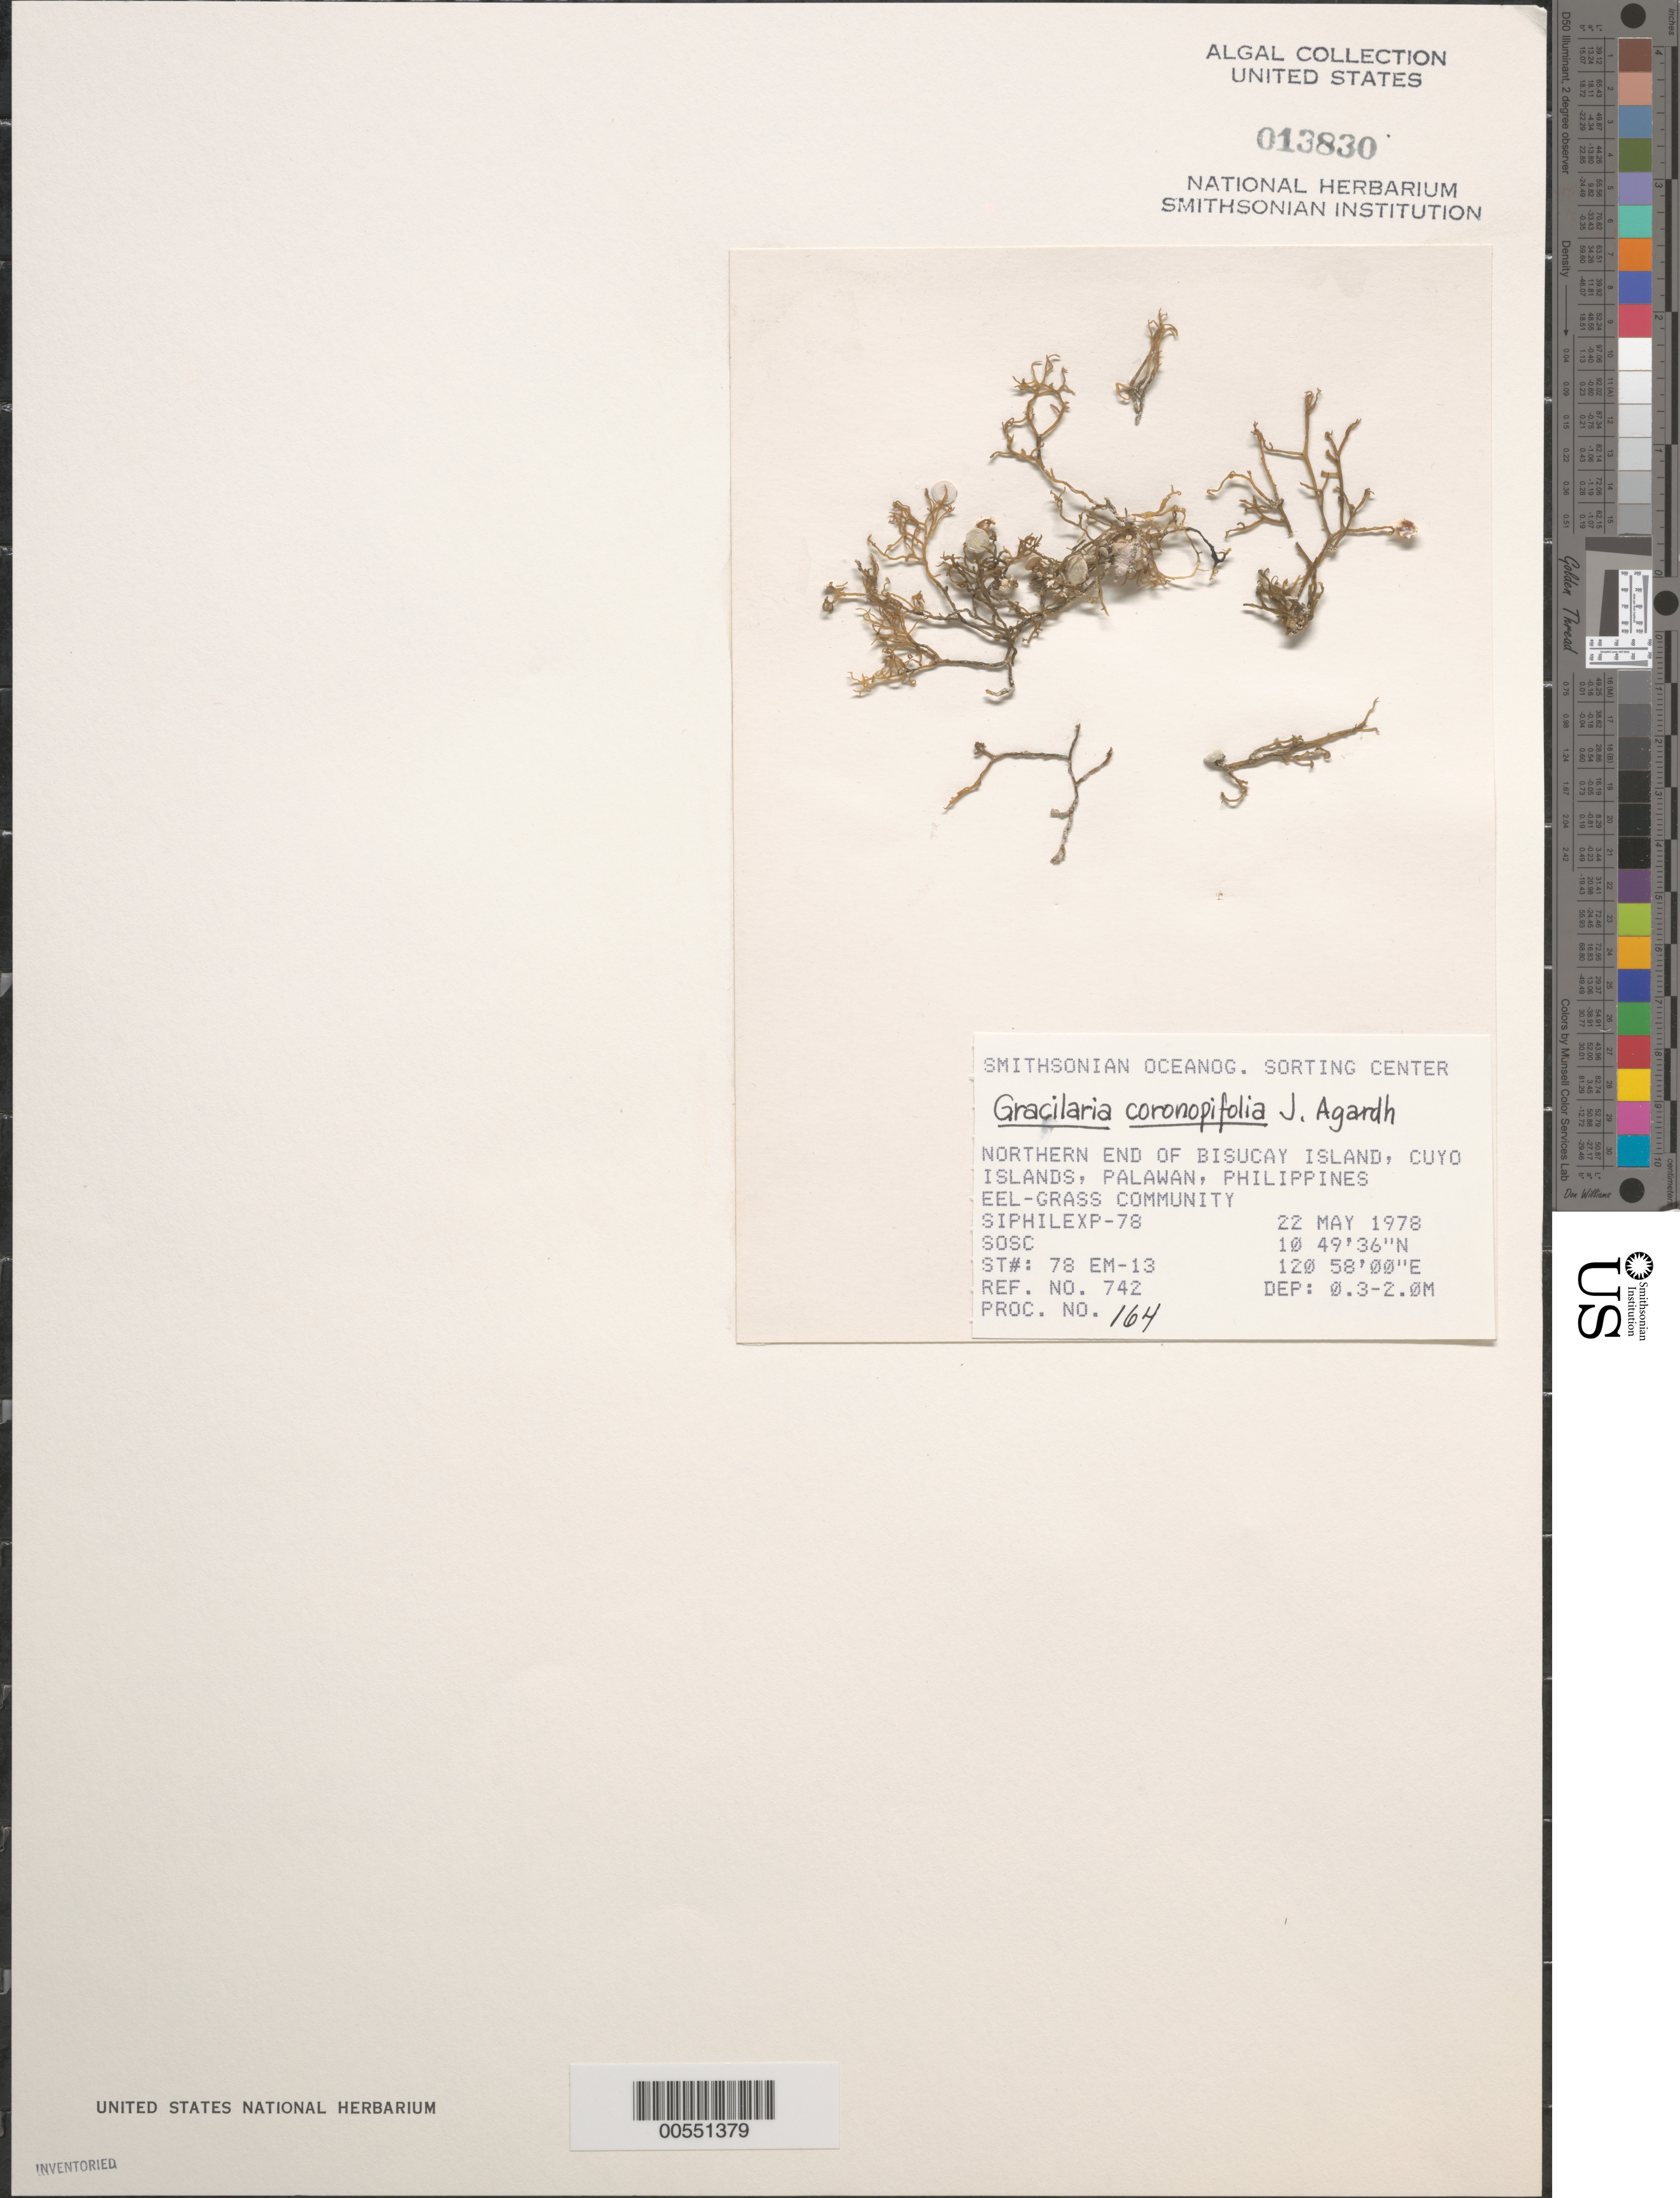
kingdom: Plantae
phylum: Rhodophyta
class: Florideophyceae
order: Gracilariales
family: Gracilariaceae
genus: Gracilaria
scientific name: Gracilaria coronopifolia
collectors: SOSC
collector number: Station 78 Em-13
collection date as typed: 22 May 1978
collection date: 1978-05-22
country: Philippines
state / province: Mimaropa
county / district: Palawan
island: Bisucay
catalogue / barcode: US 13830